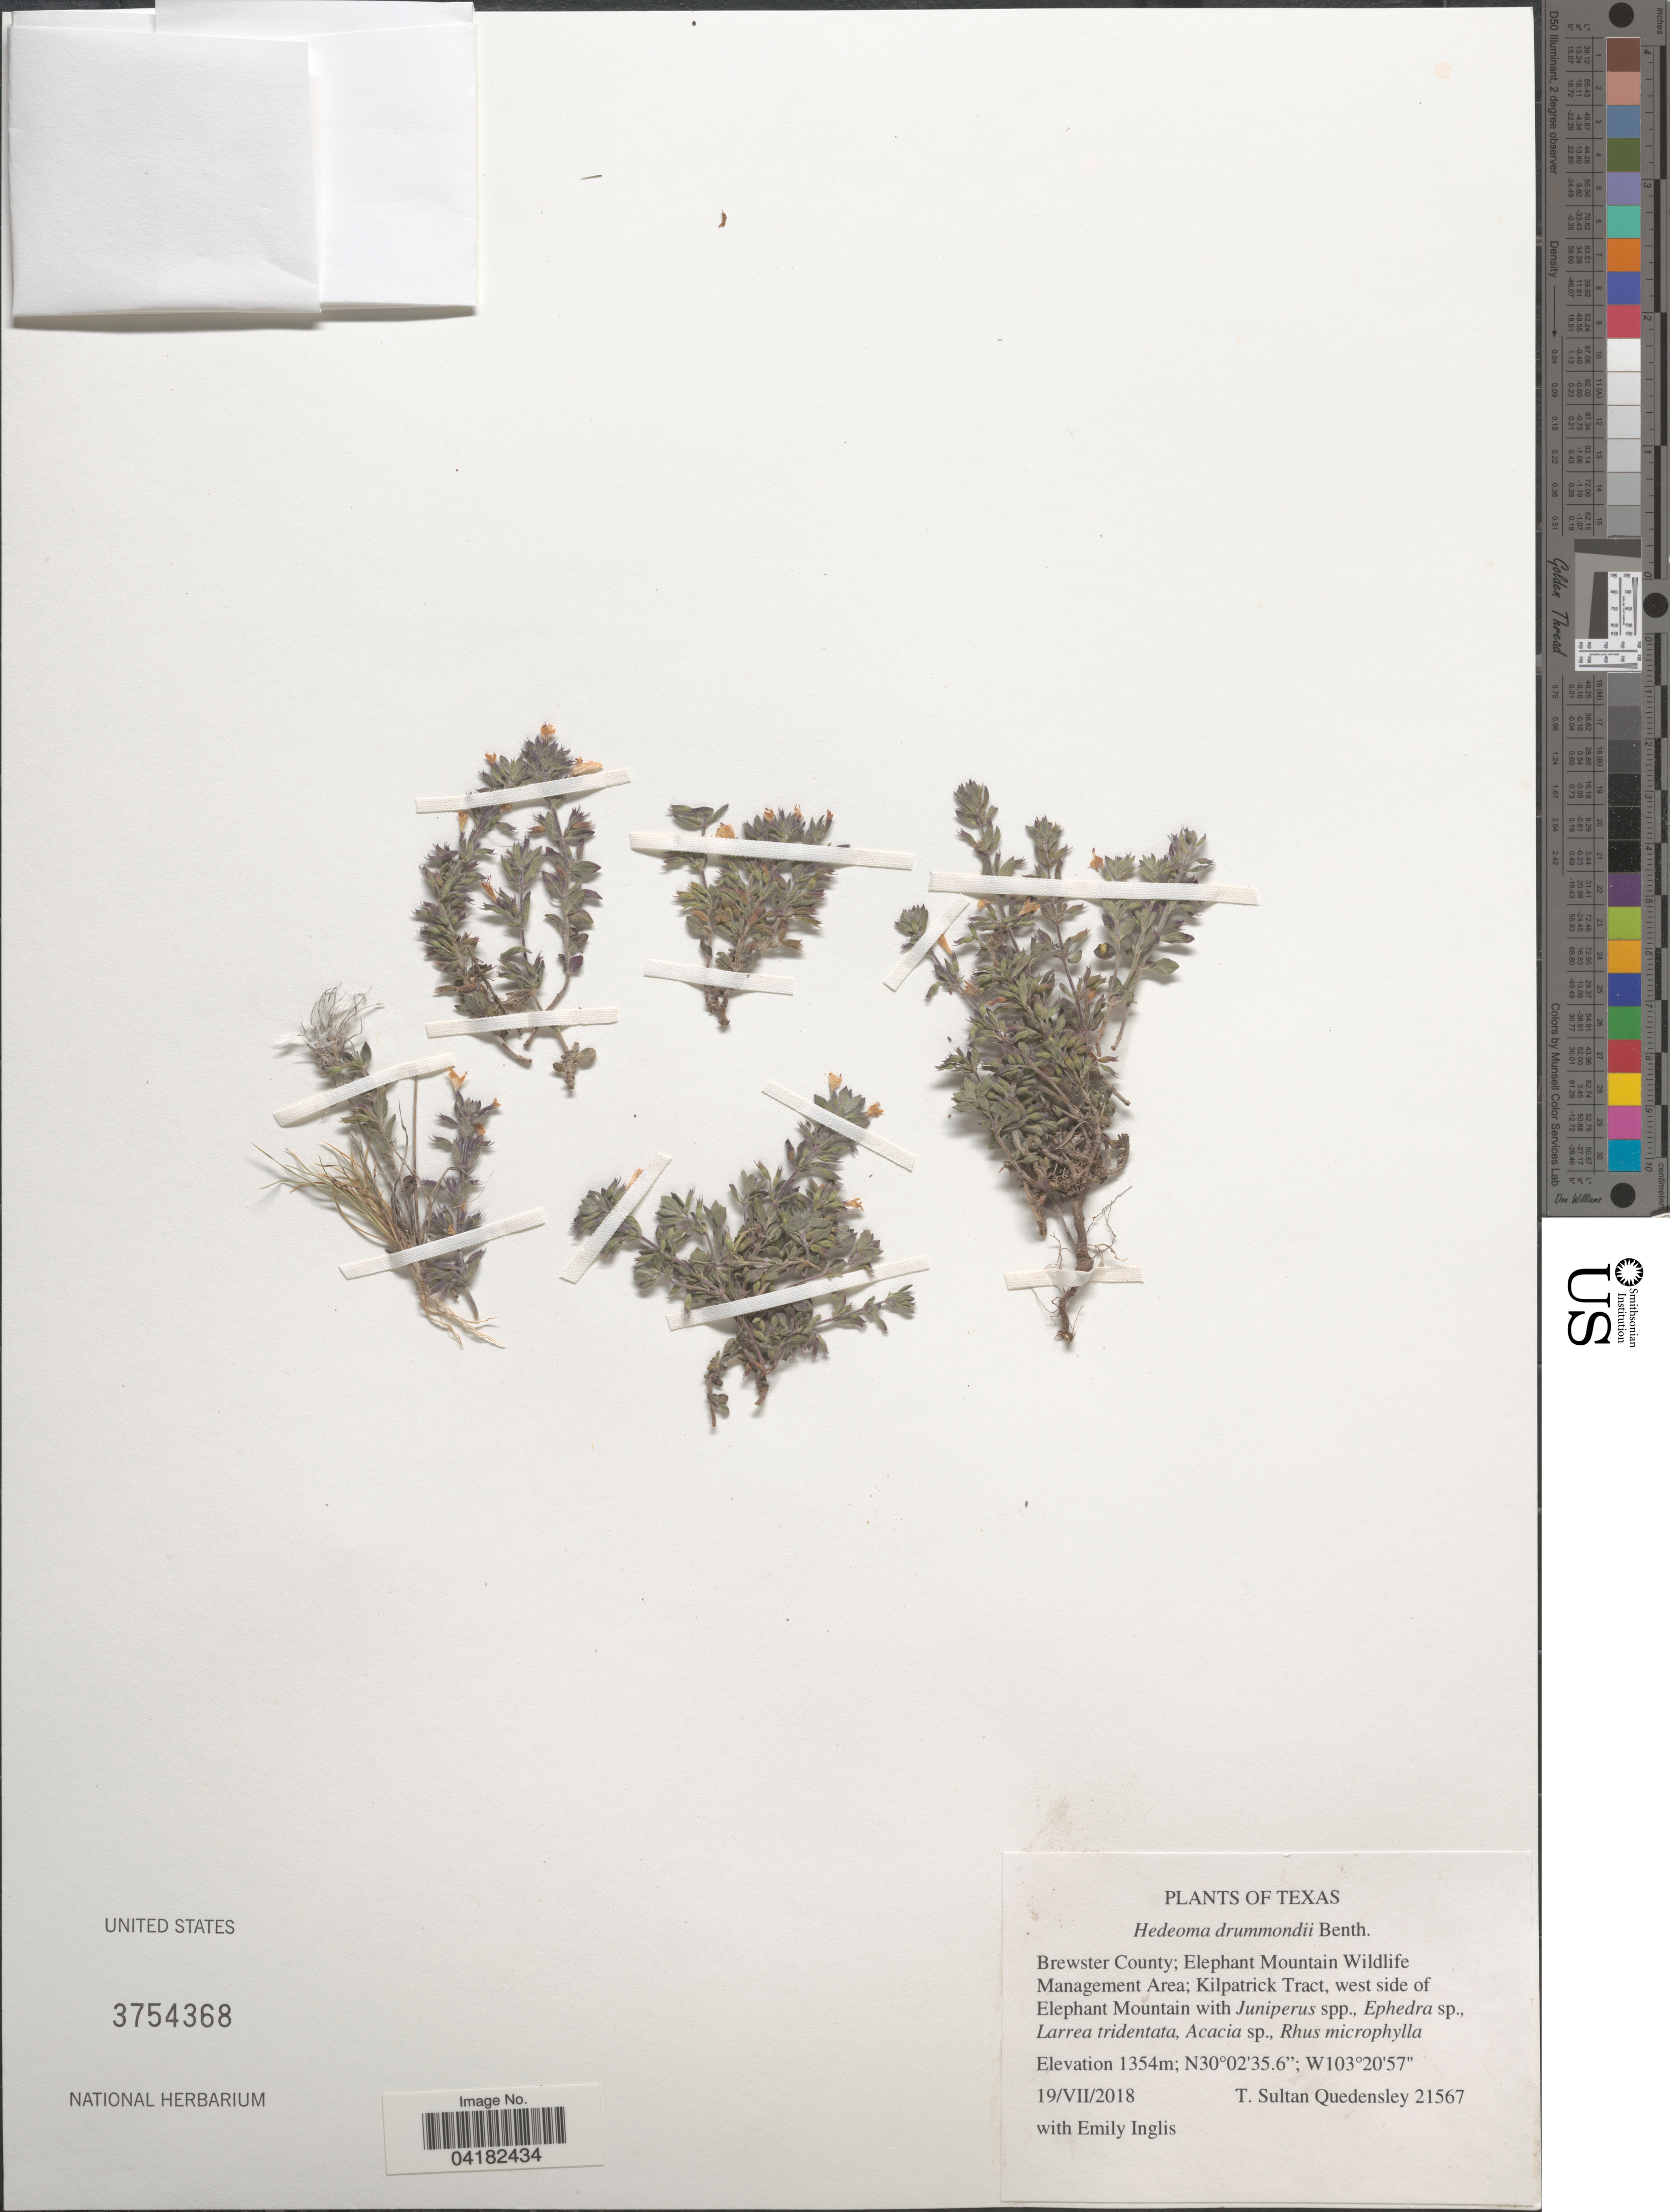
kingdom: Plantae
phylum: Tracheophyta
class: Magnoliopsida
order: Lamiales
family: Lamiaceae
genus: Hedeoma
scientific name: Hedeoma drummondii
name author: Benth.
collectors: T. S. Quedensley & E. Inglis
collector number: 21567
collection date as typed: Transcribed d/m/y: 19/7/2018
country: United States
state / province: Texas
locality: Brewster County; Elephant Mountain Wildlife Management Area; Kilpatrick Tract, west side of Elephant Mountain.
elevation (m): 1354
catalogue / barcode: US 3754368